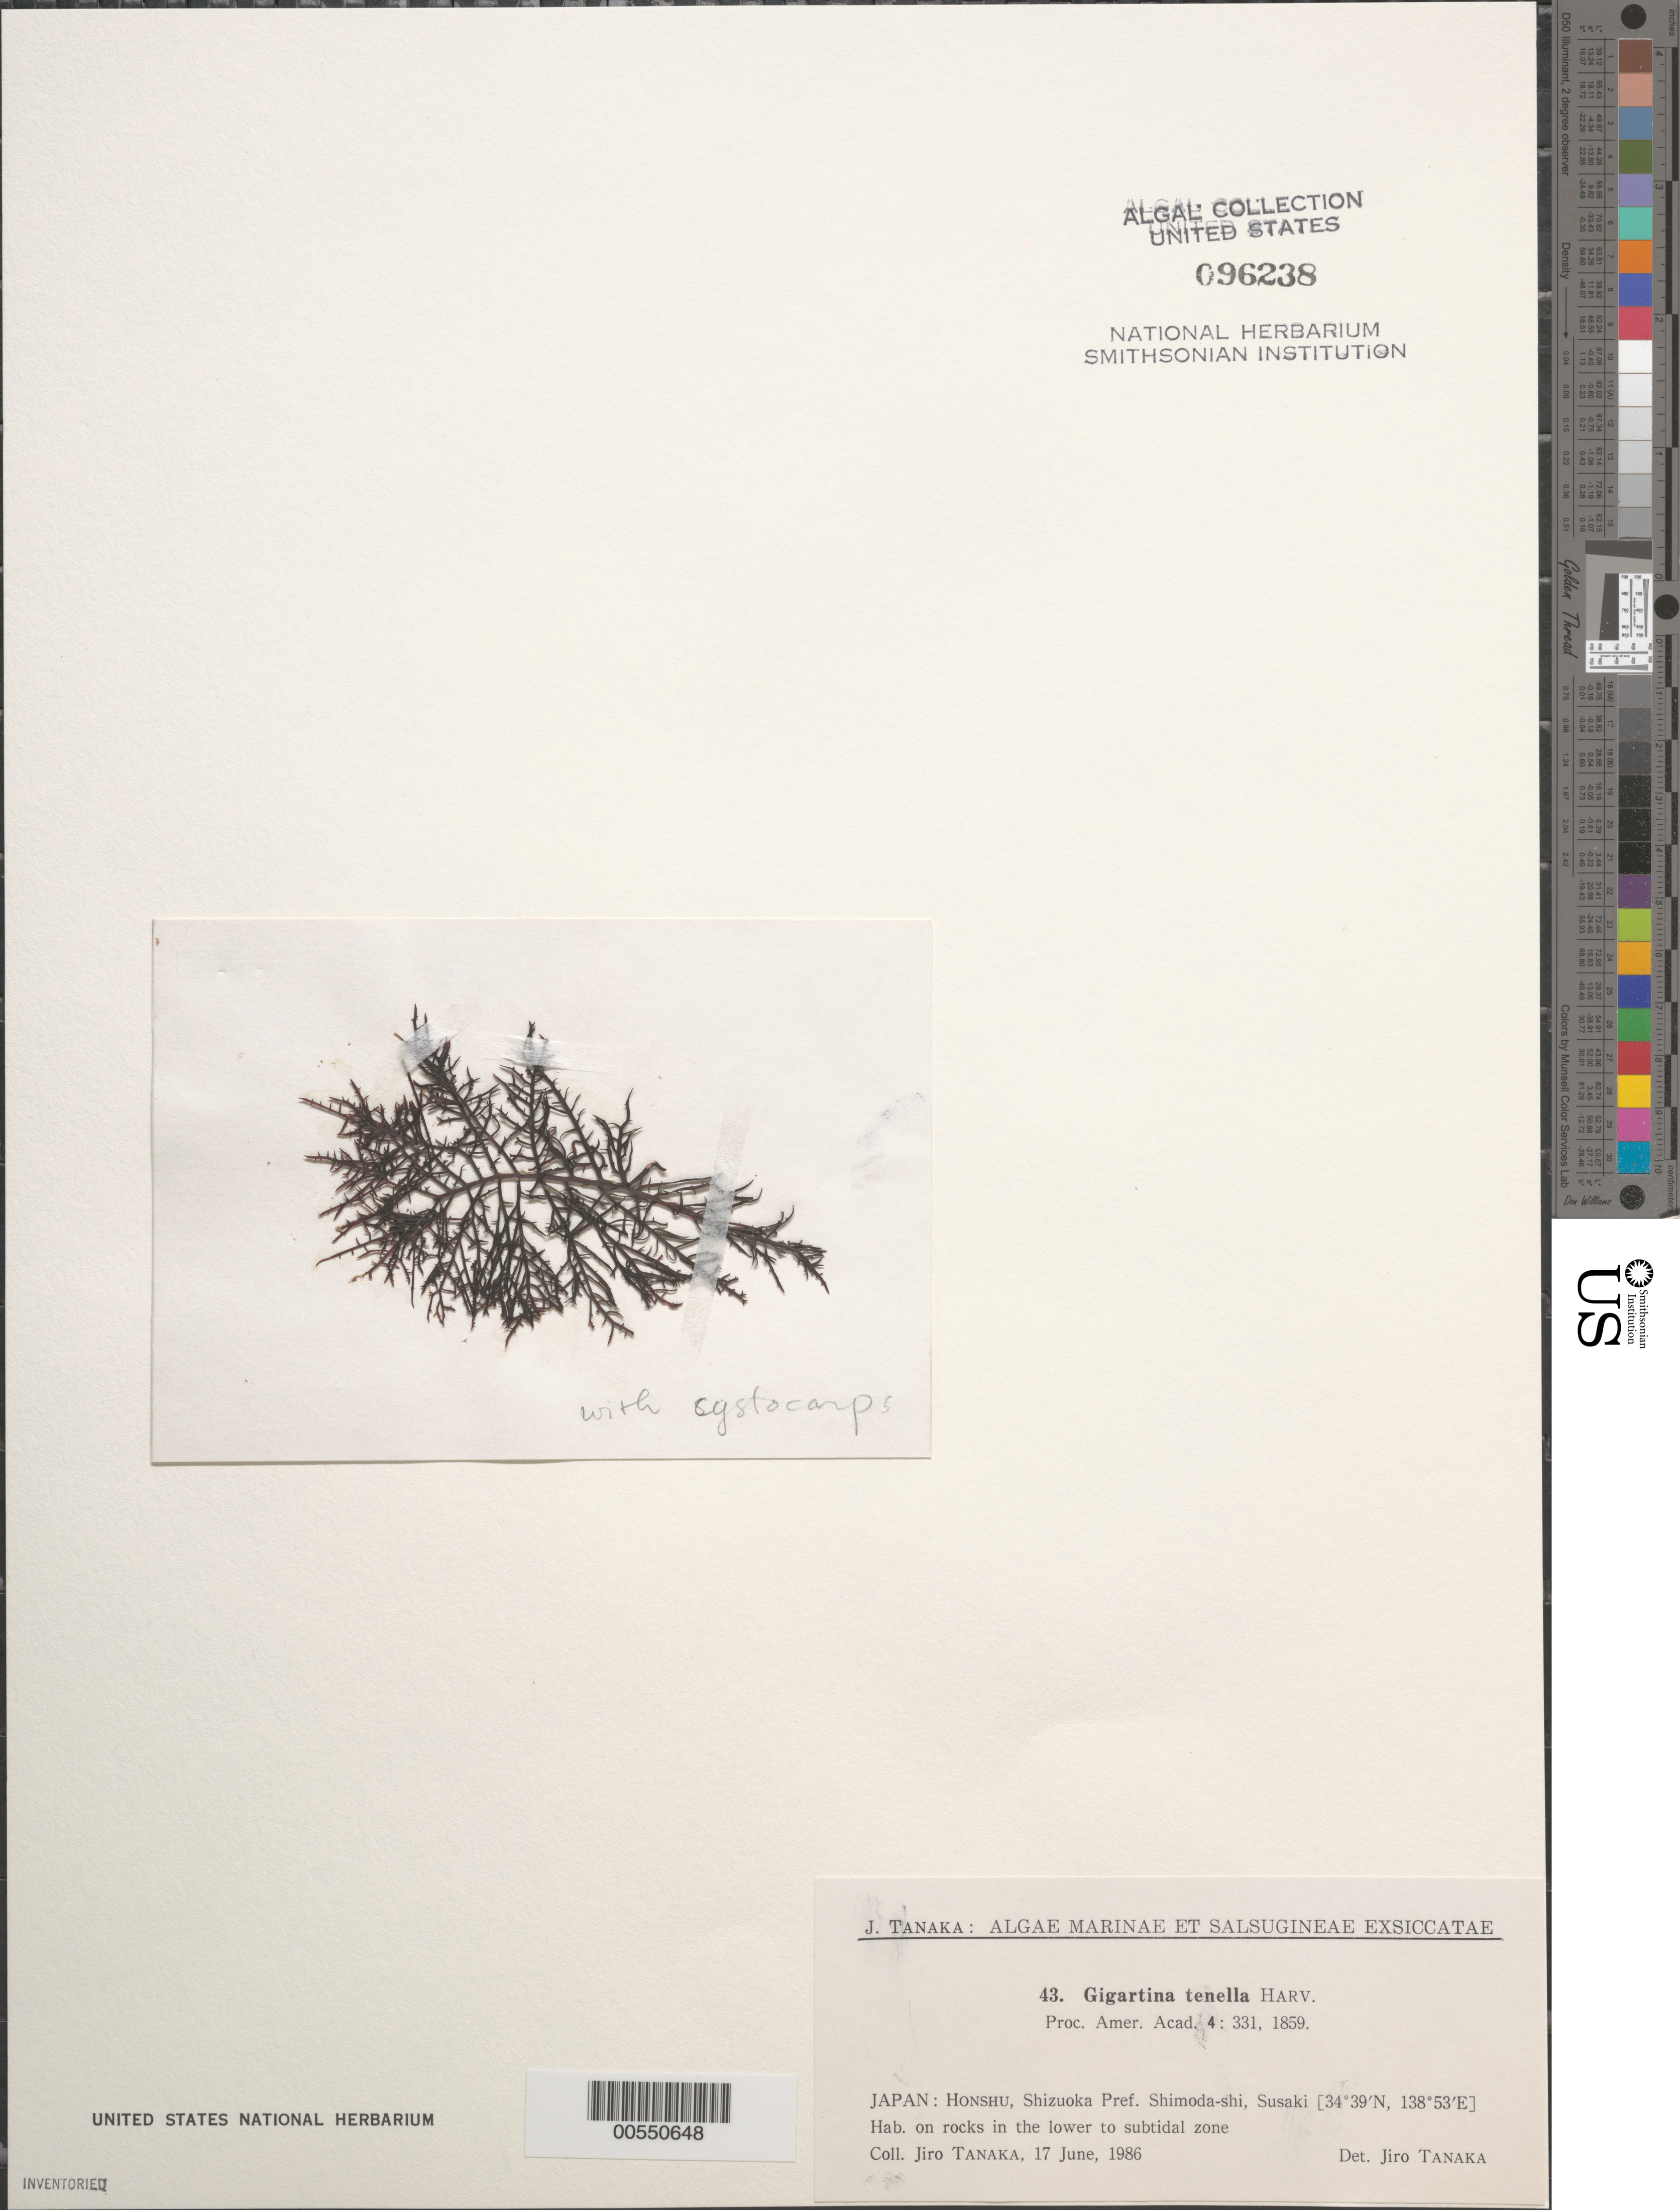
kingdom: Plantae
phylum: Rhodophyta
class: Florideophyceae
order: Gigartinales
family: Gigartinaceae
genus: Chondracanthus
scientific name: Chondracanthus tenellus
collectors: J. Tanaka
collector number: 43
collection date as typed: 17 Jun 1986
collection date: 1986-06-17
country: Japan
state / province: Sizuoka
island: Honshu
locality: Susaki, Shimada-shi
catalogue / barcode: US 96238